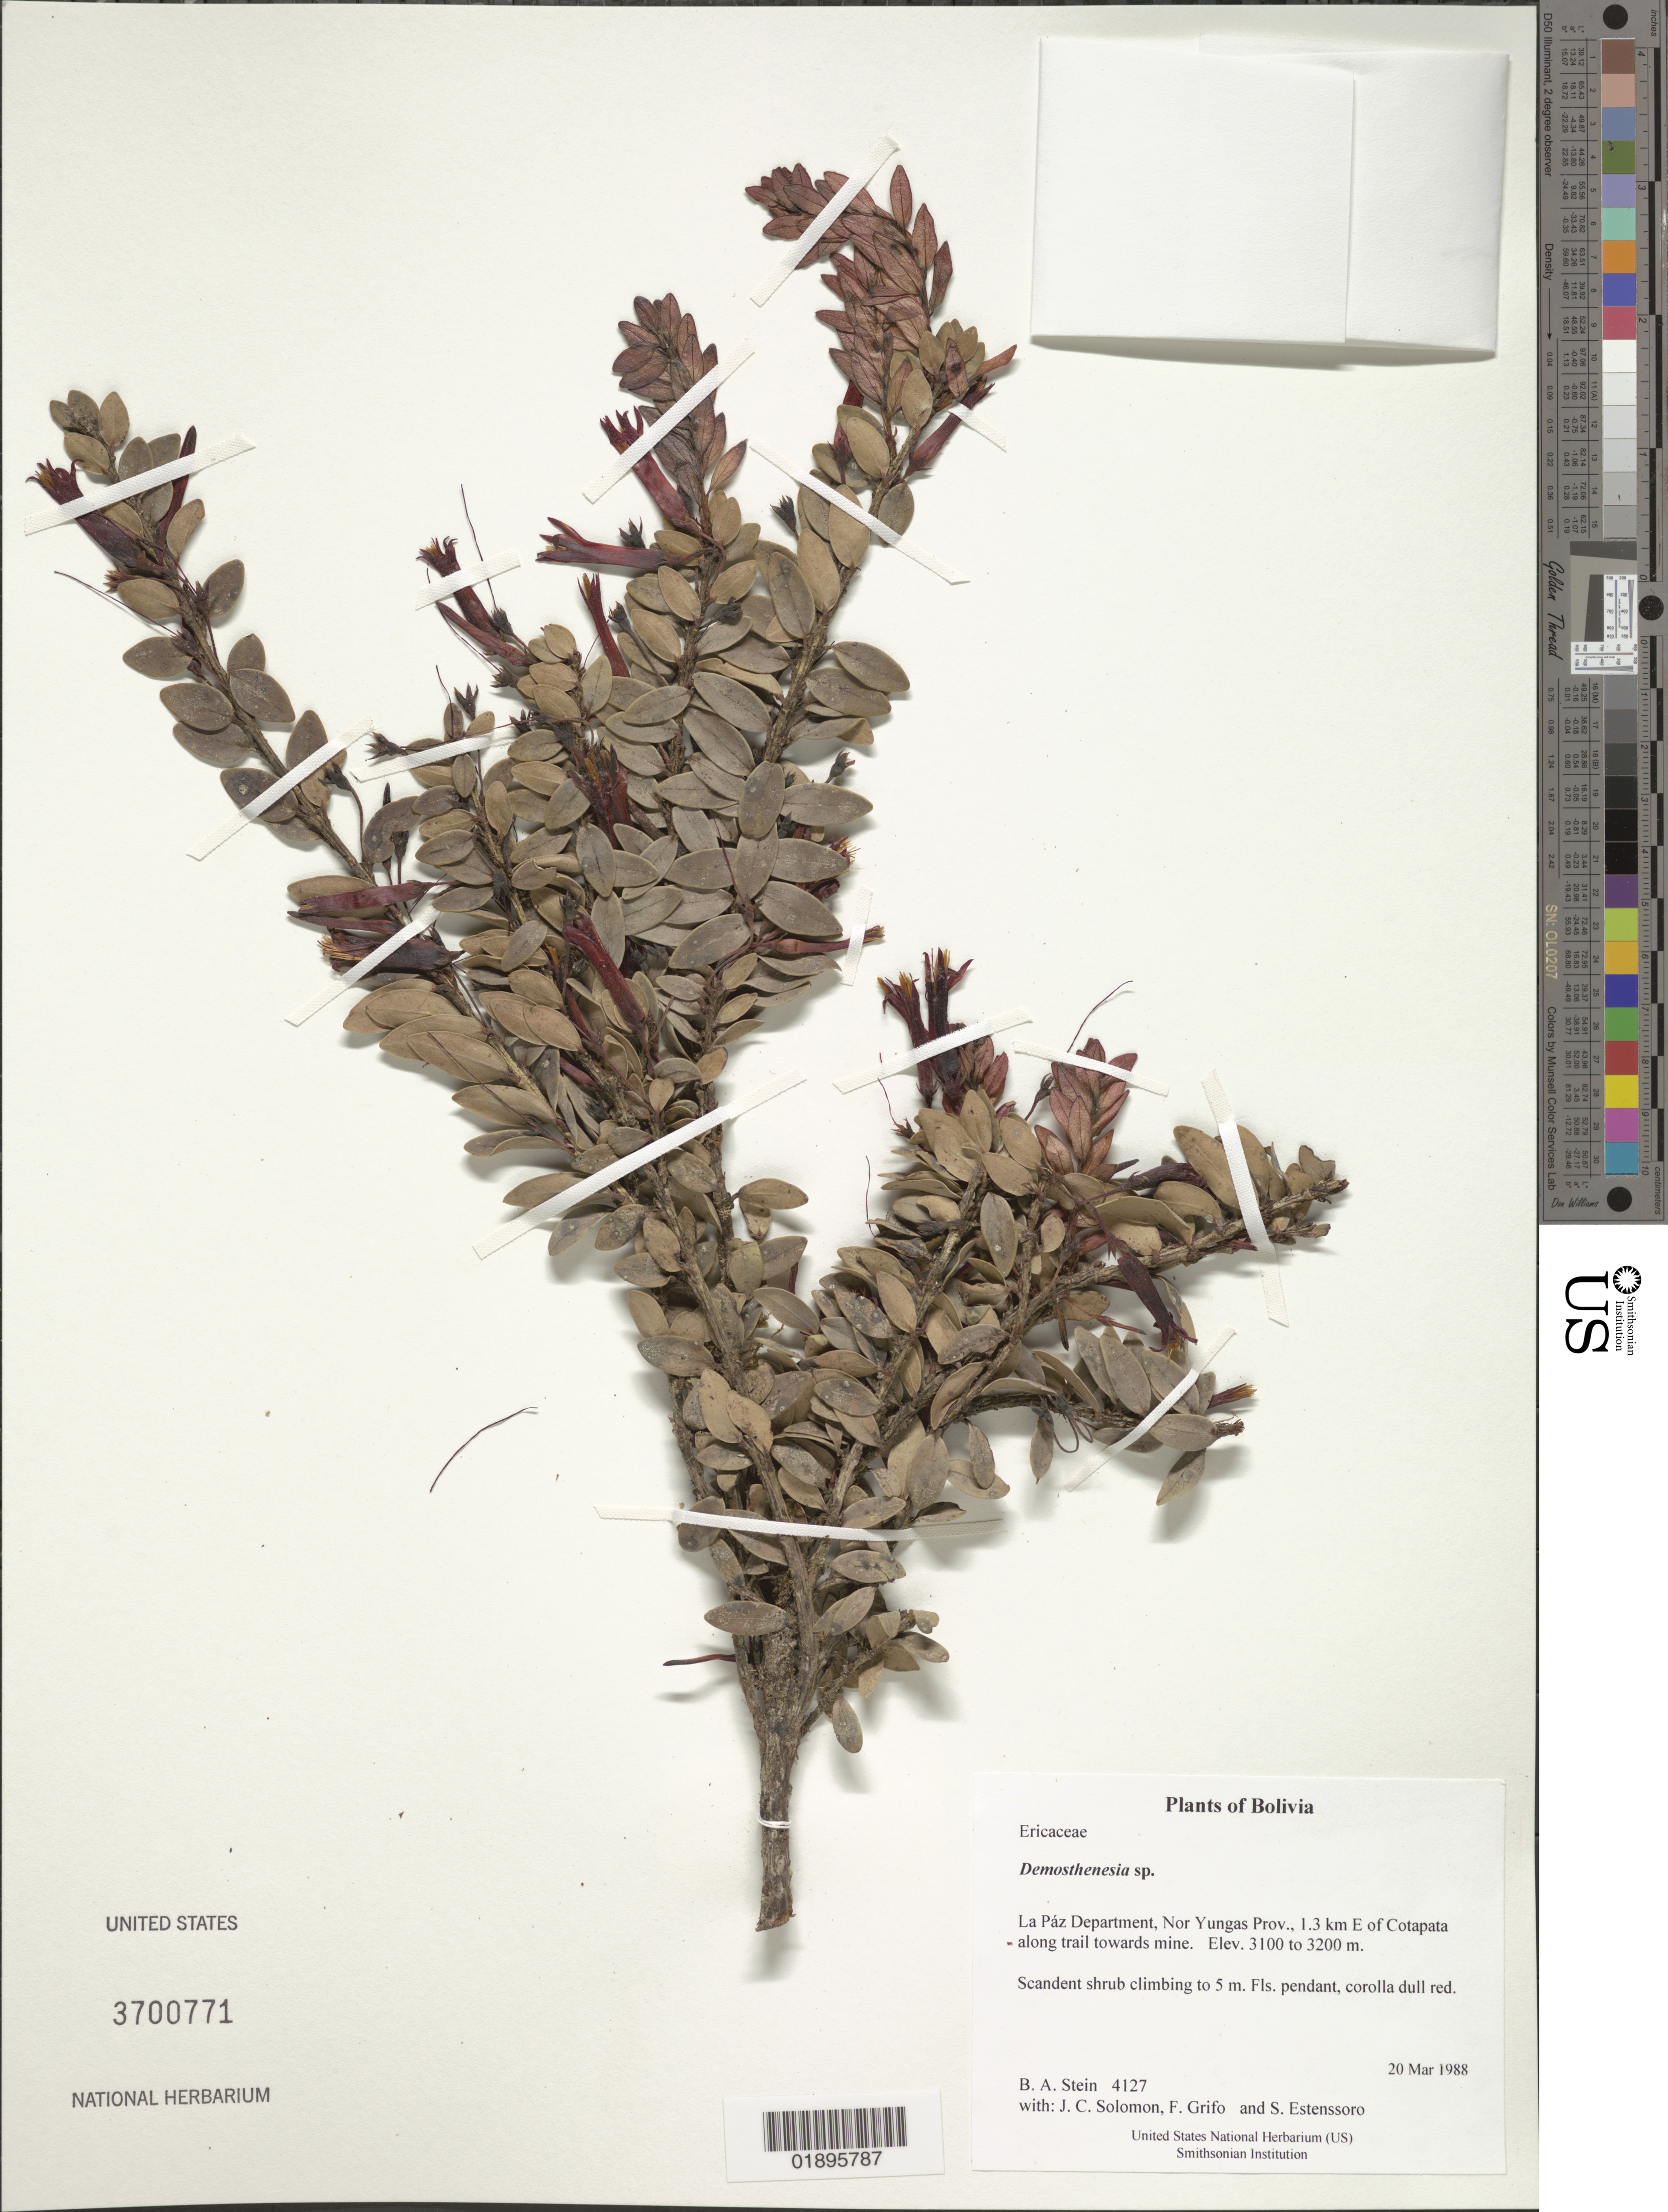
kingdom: Plantae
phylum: Tracheophyta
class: Magnoliopsida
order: Ericales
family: Ericaceae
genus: Demosthenesia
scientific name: Demosthenesia sp.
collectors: B. A. Stein, J. C. Solomon, F. Grifo & S. Estenssoro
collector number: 4127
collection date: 1988-03-20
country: Bolivia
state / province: La Paz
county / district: Nor Yungas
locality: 1.3 km E of Cotapata along trail towards mine.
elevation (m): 3100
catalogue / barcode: US 3700771